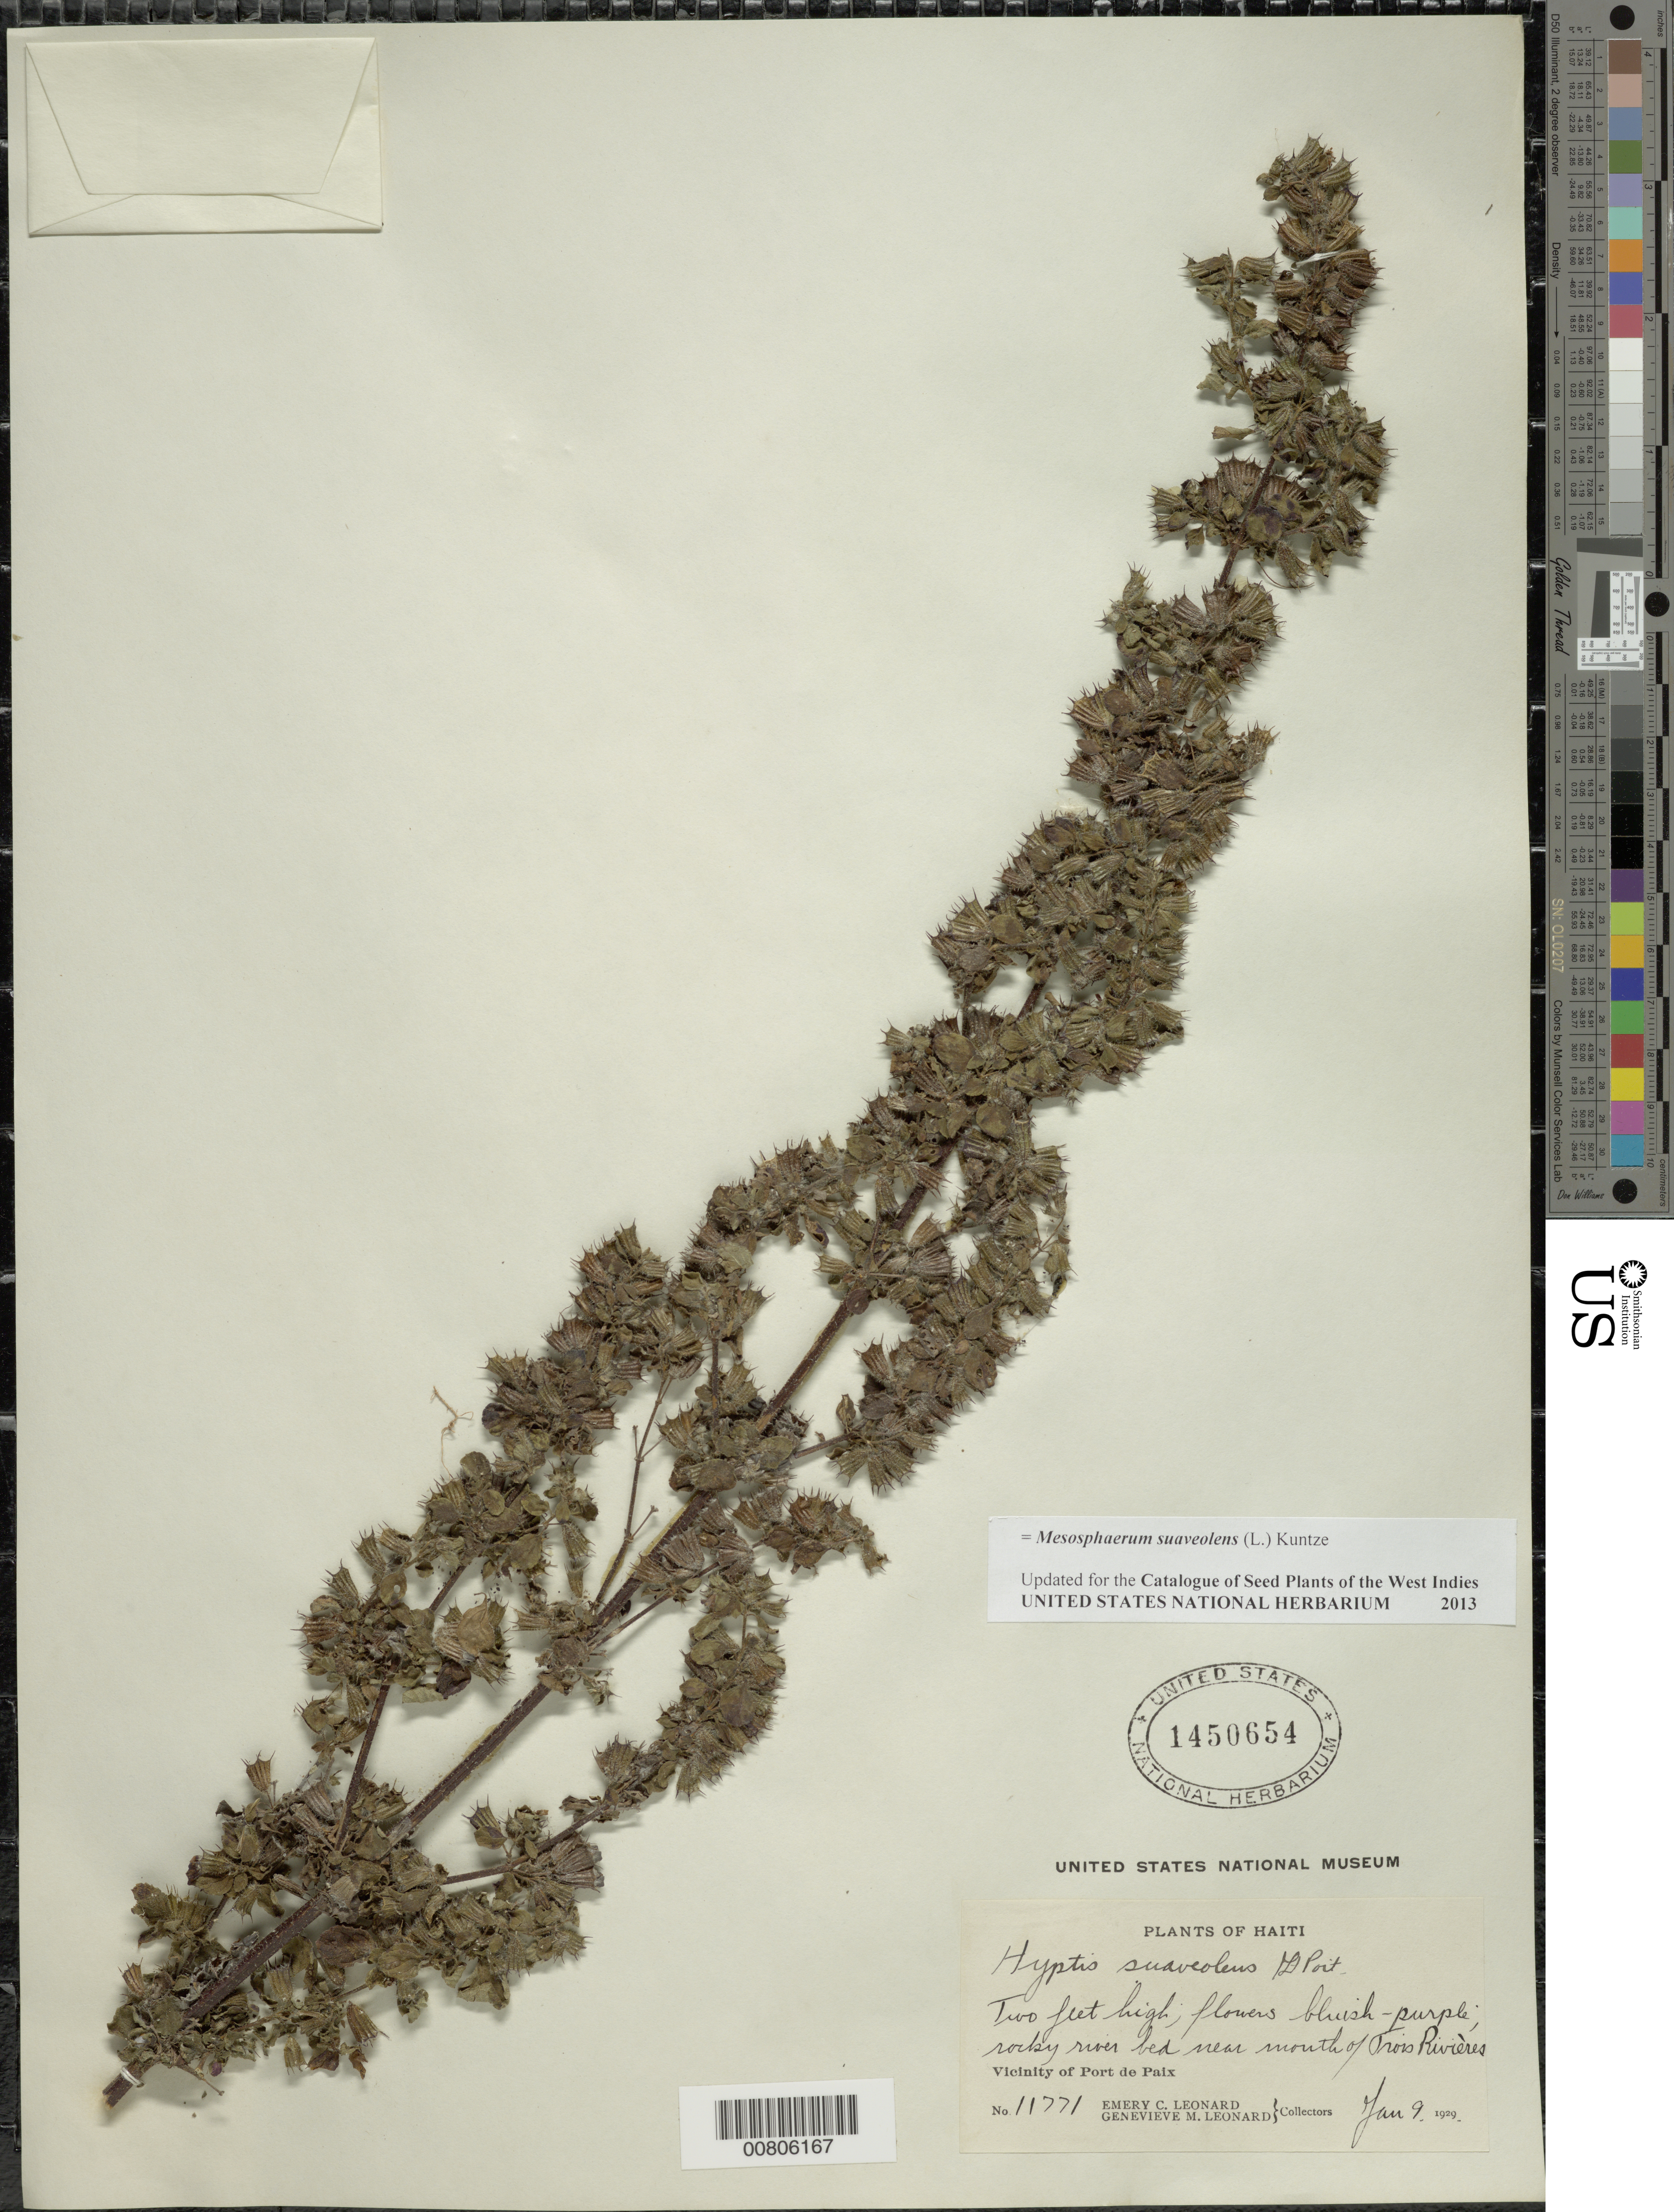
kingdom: Plantae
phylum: Tracheophyta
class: Magnoliopsida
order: Lamiales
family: Lamiaceae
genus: Mesosphaerum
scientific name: Mesosphaerum suaveolens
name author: (L.) Kuntze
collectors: E. C. Leonard & G. M. Leonard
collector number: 11771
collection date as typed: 09 Jan 1929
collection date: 1929-01-09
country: Haiti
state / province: Nord-Ouest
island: Hispaniola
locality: Vicinity of Port de Paix, Trois Rivières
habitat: Rocky river bed near mouth of river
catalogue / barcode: US 1450654